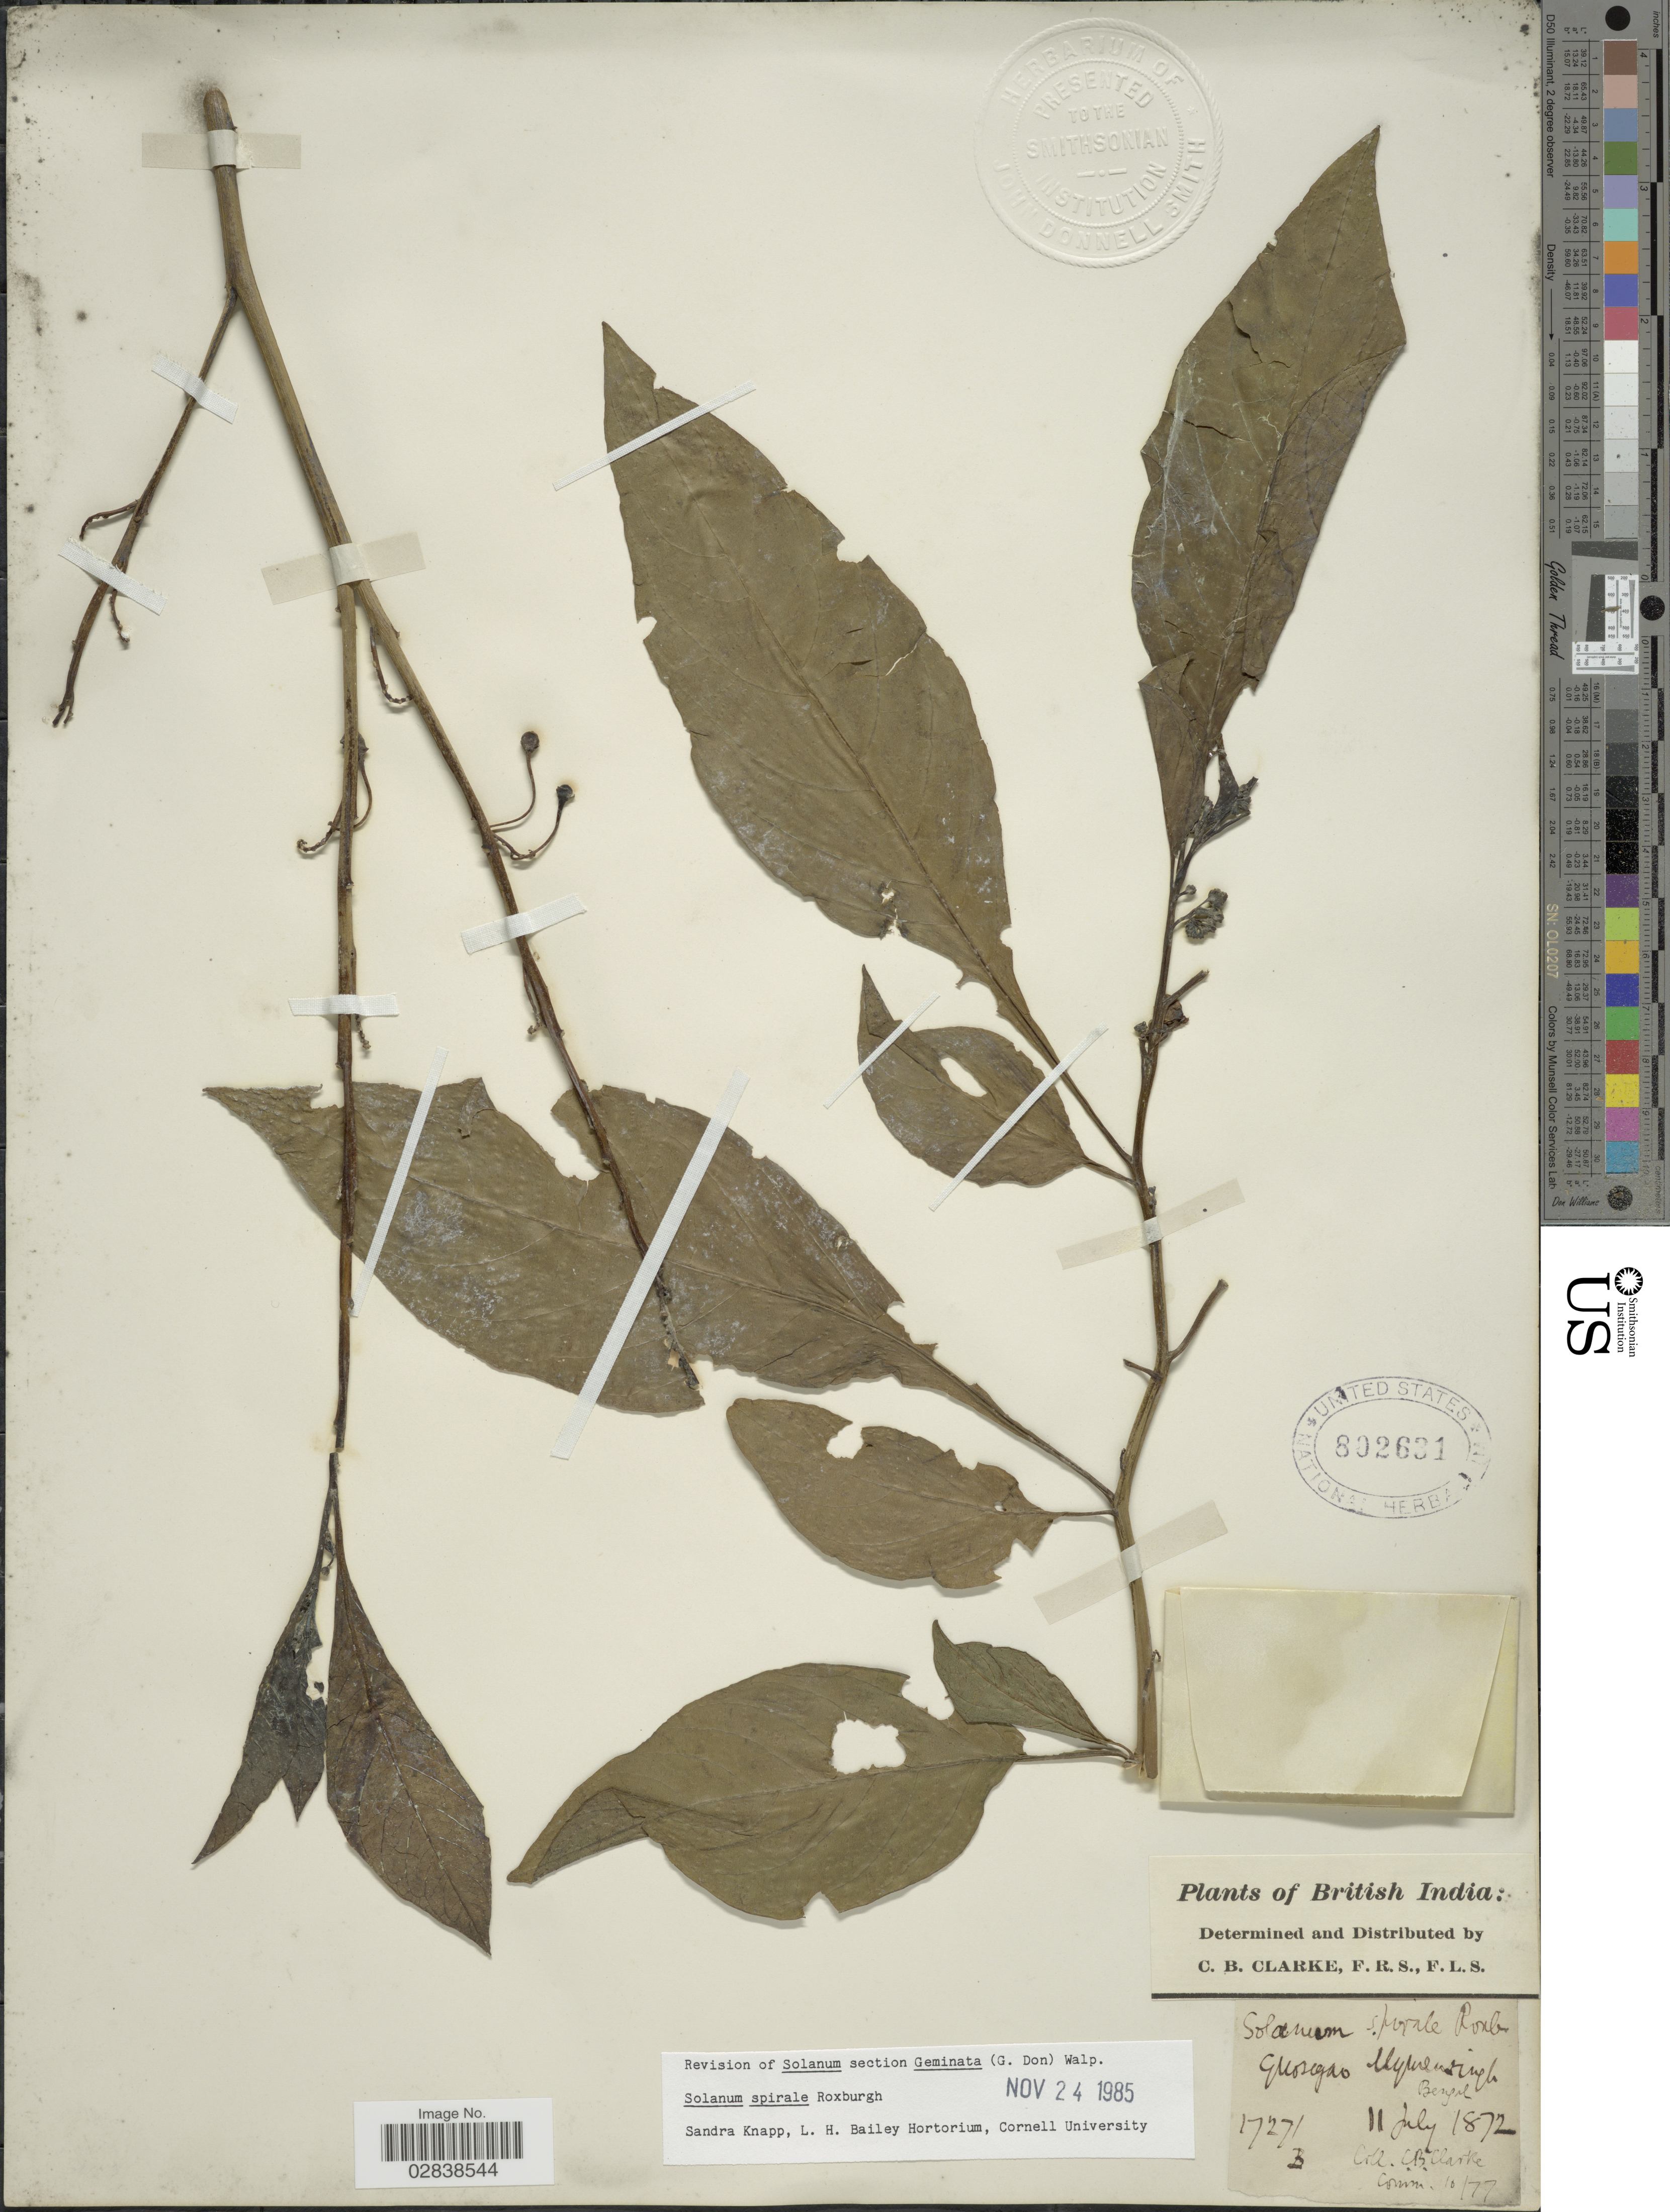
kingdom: Plantae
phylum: Tracheophyta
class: Magnoliopsida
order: Solanales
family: Solanaceae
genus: Solanum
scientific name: Solanum spirale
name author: Roxb.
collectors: C. B. Clarke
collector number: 17271 B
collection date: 1872-07-11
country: Bangladesh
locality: British India, Guosegao [interpreted] Mymensingh, Bengal.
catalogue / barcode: US 802631